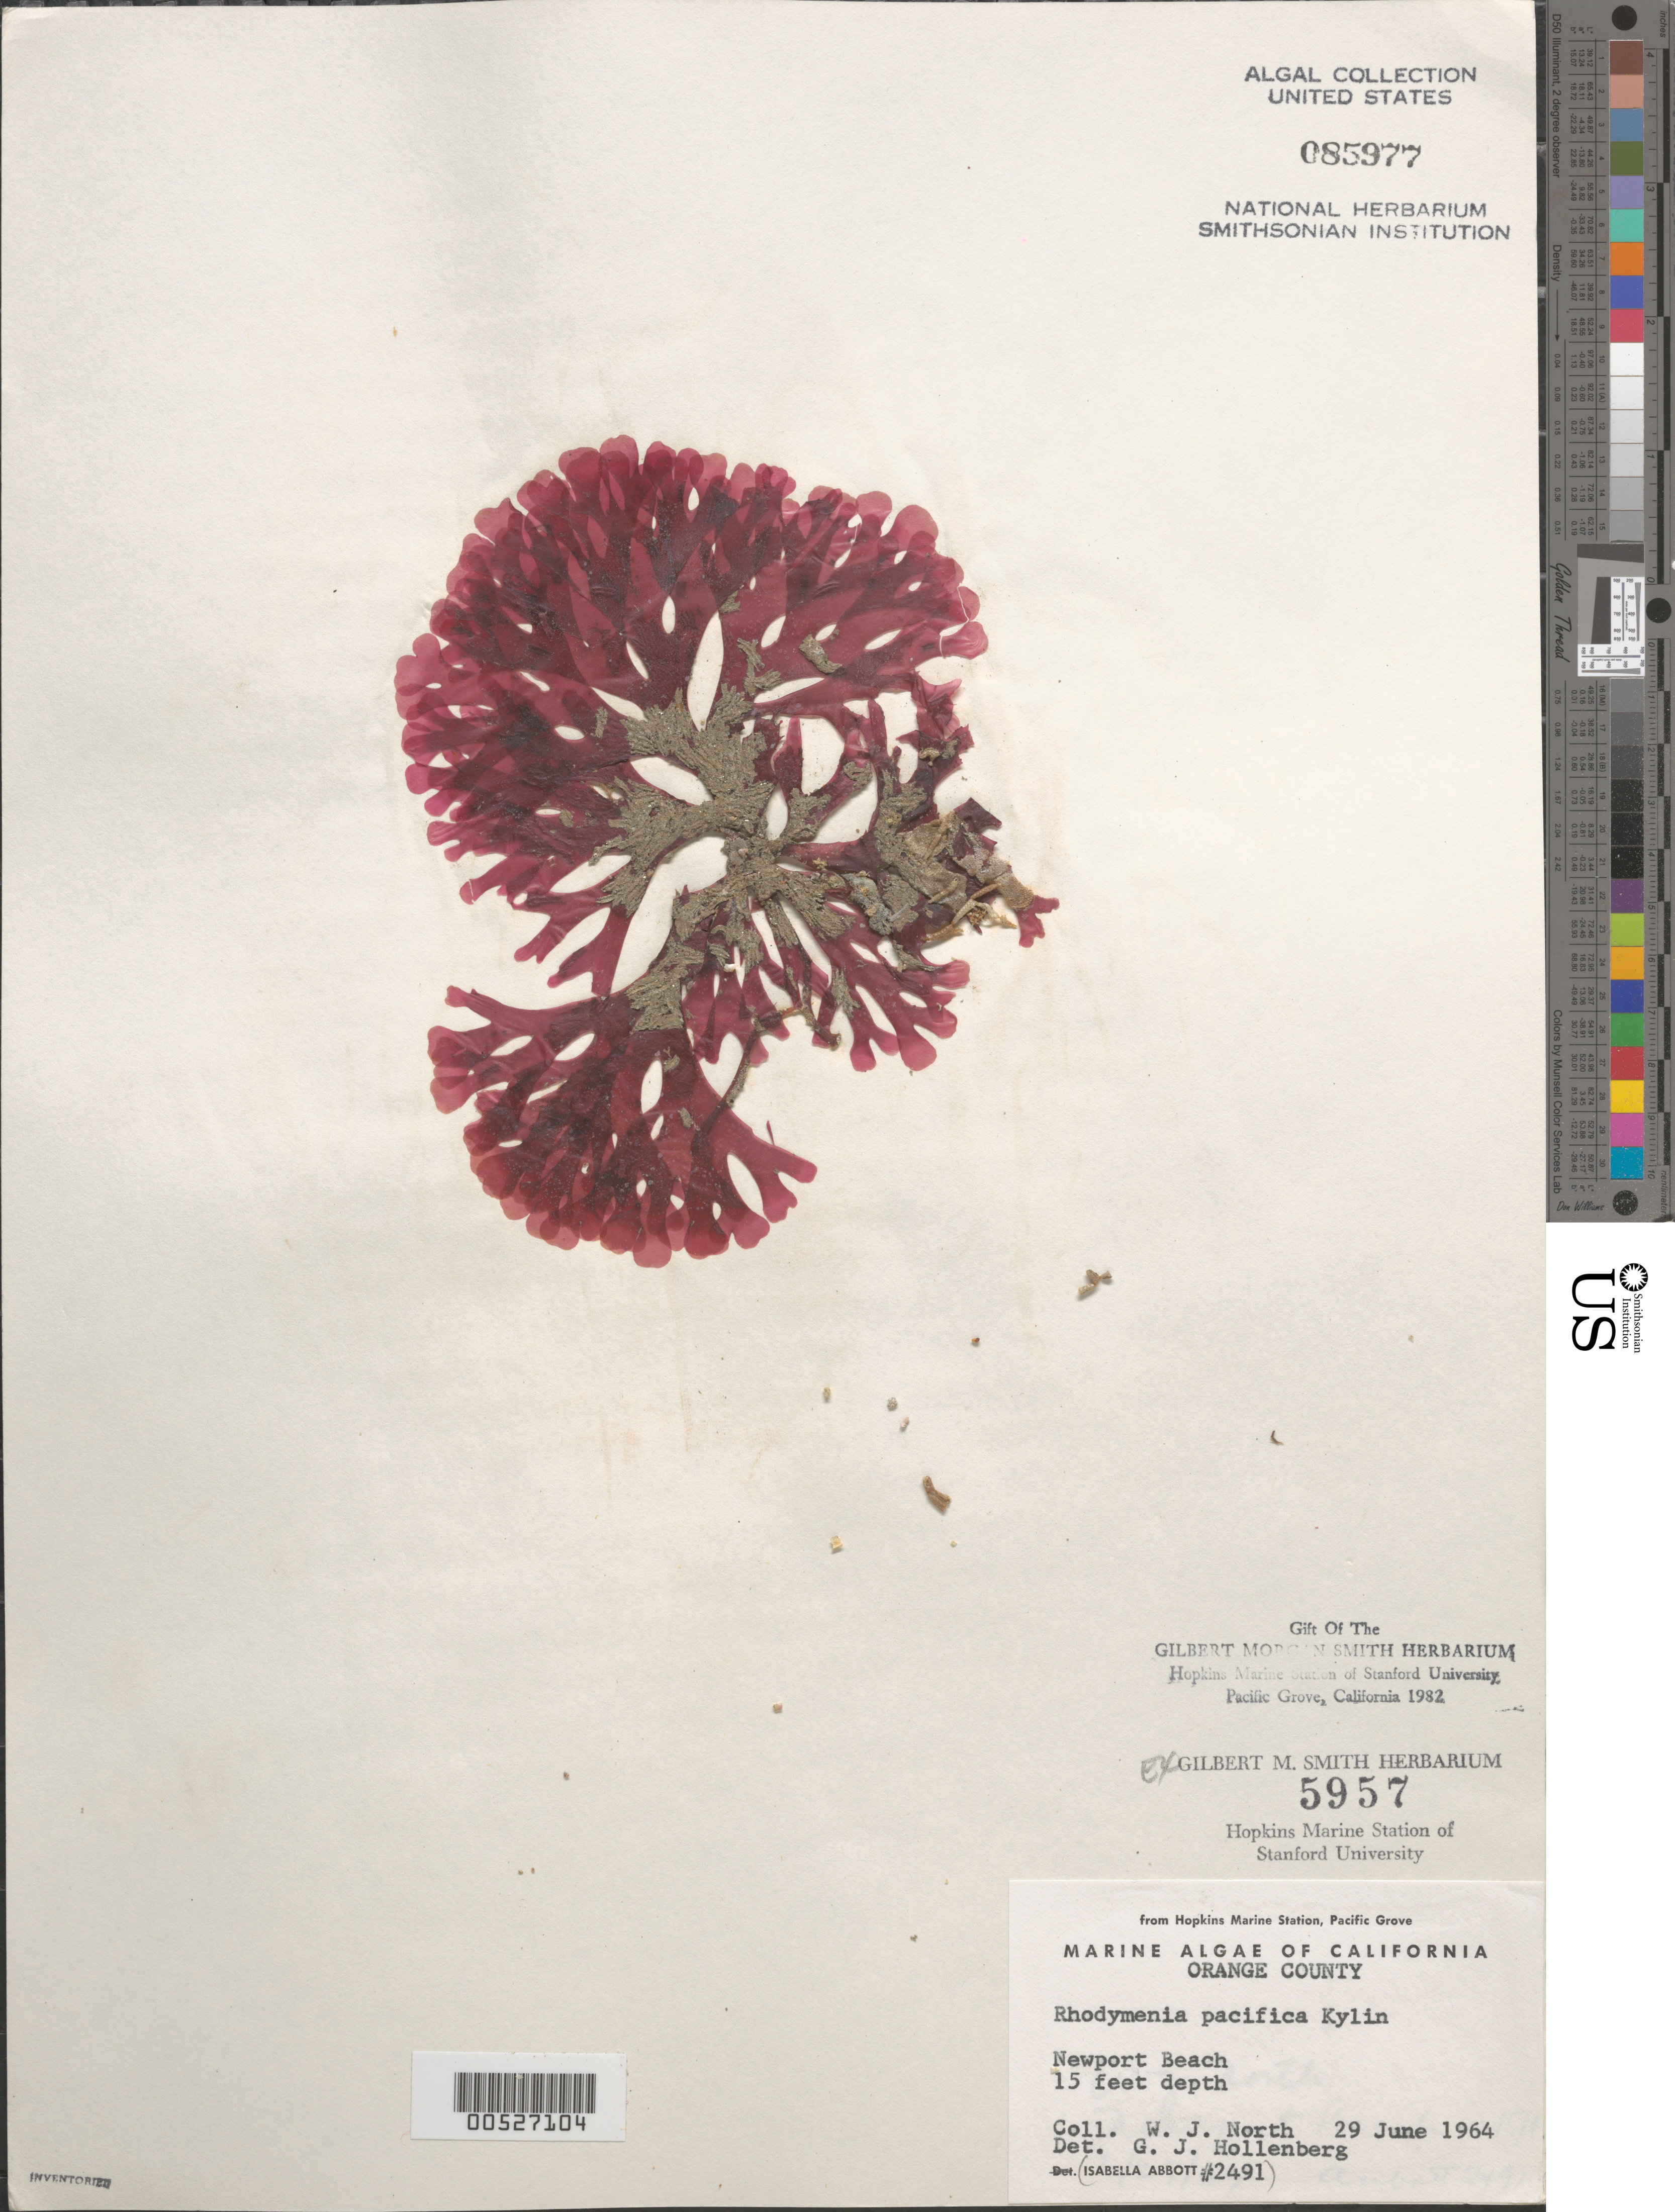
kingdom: Plantae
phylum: Rhodophyta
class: Florideophyceae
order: Rhodymeniales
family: Rhodymeniaceae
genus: Rhodymenia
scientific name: Rhodymenia pacifica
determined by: Hollenberg, George J.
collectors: W. North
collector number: IAA 2491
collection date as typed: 29 Jun 1964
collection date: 1964-06-29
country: United States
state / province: California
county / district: Orange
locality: Newport Beach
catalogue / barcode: US 85977